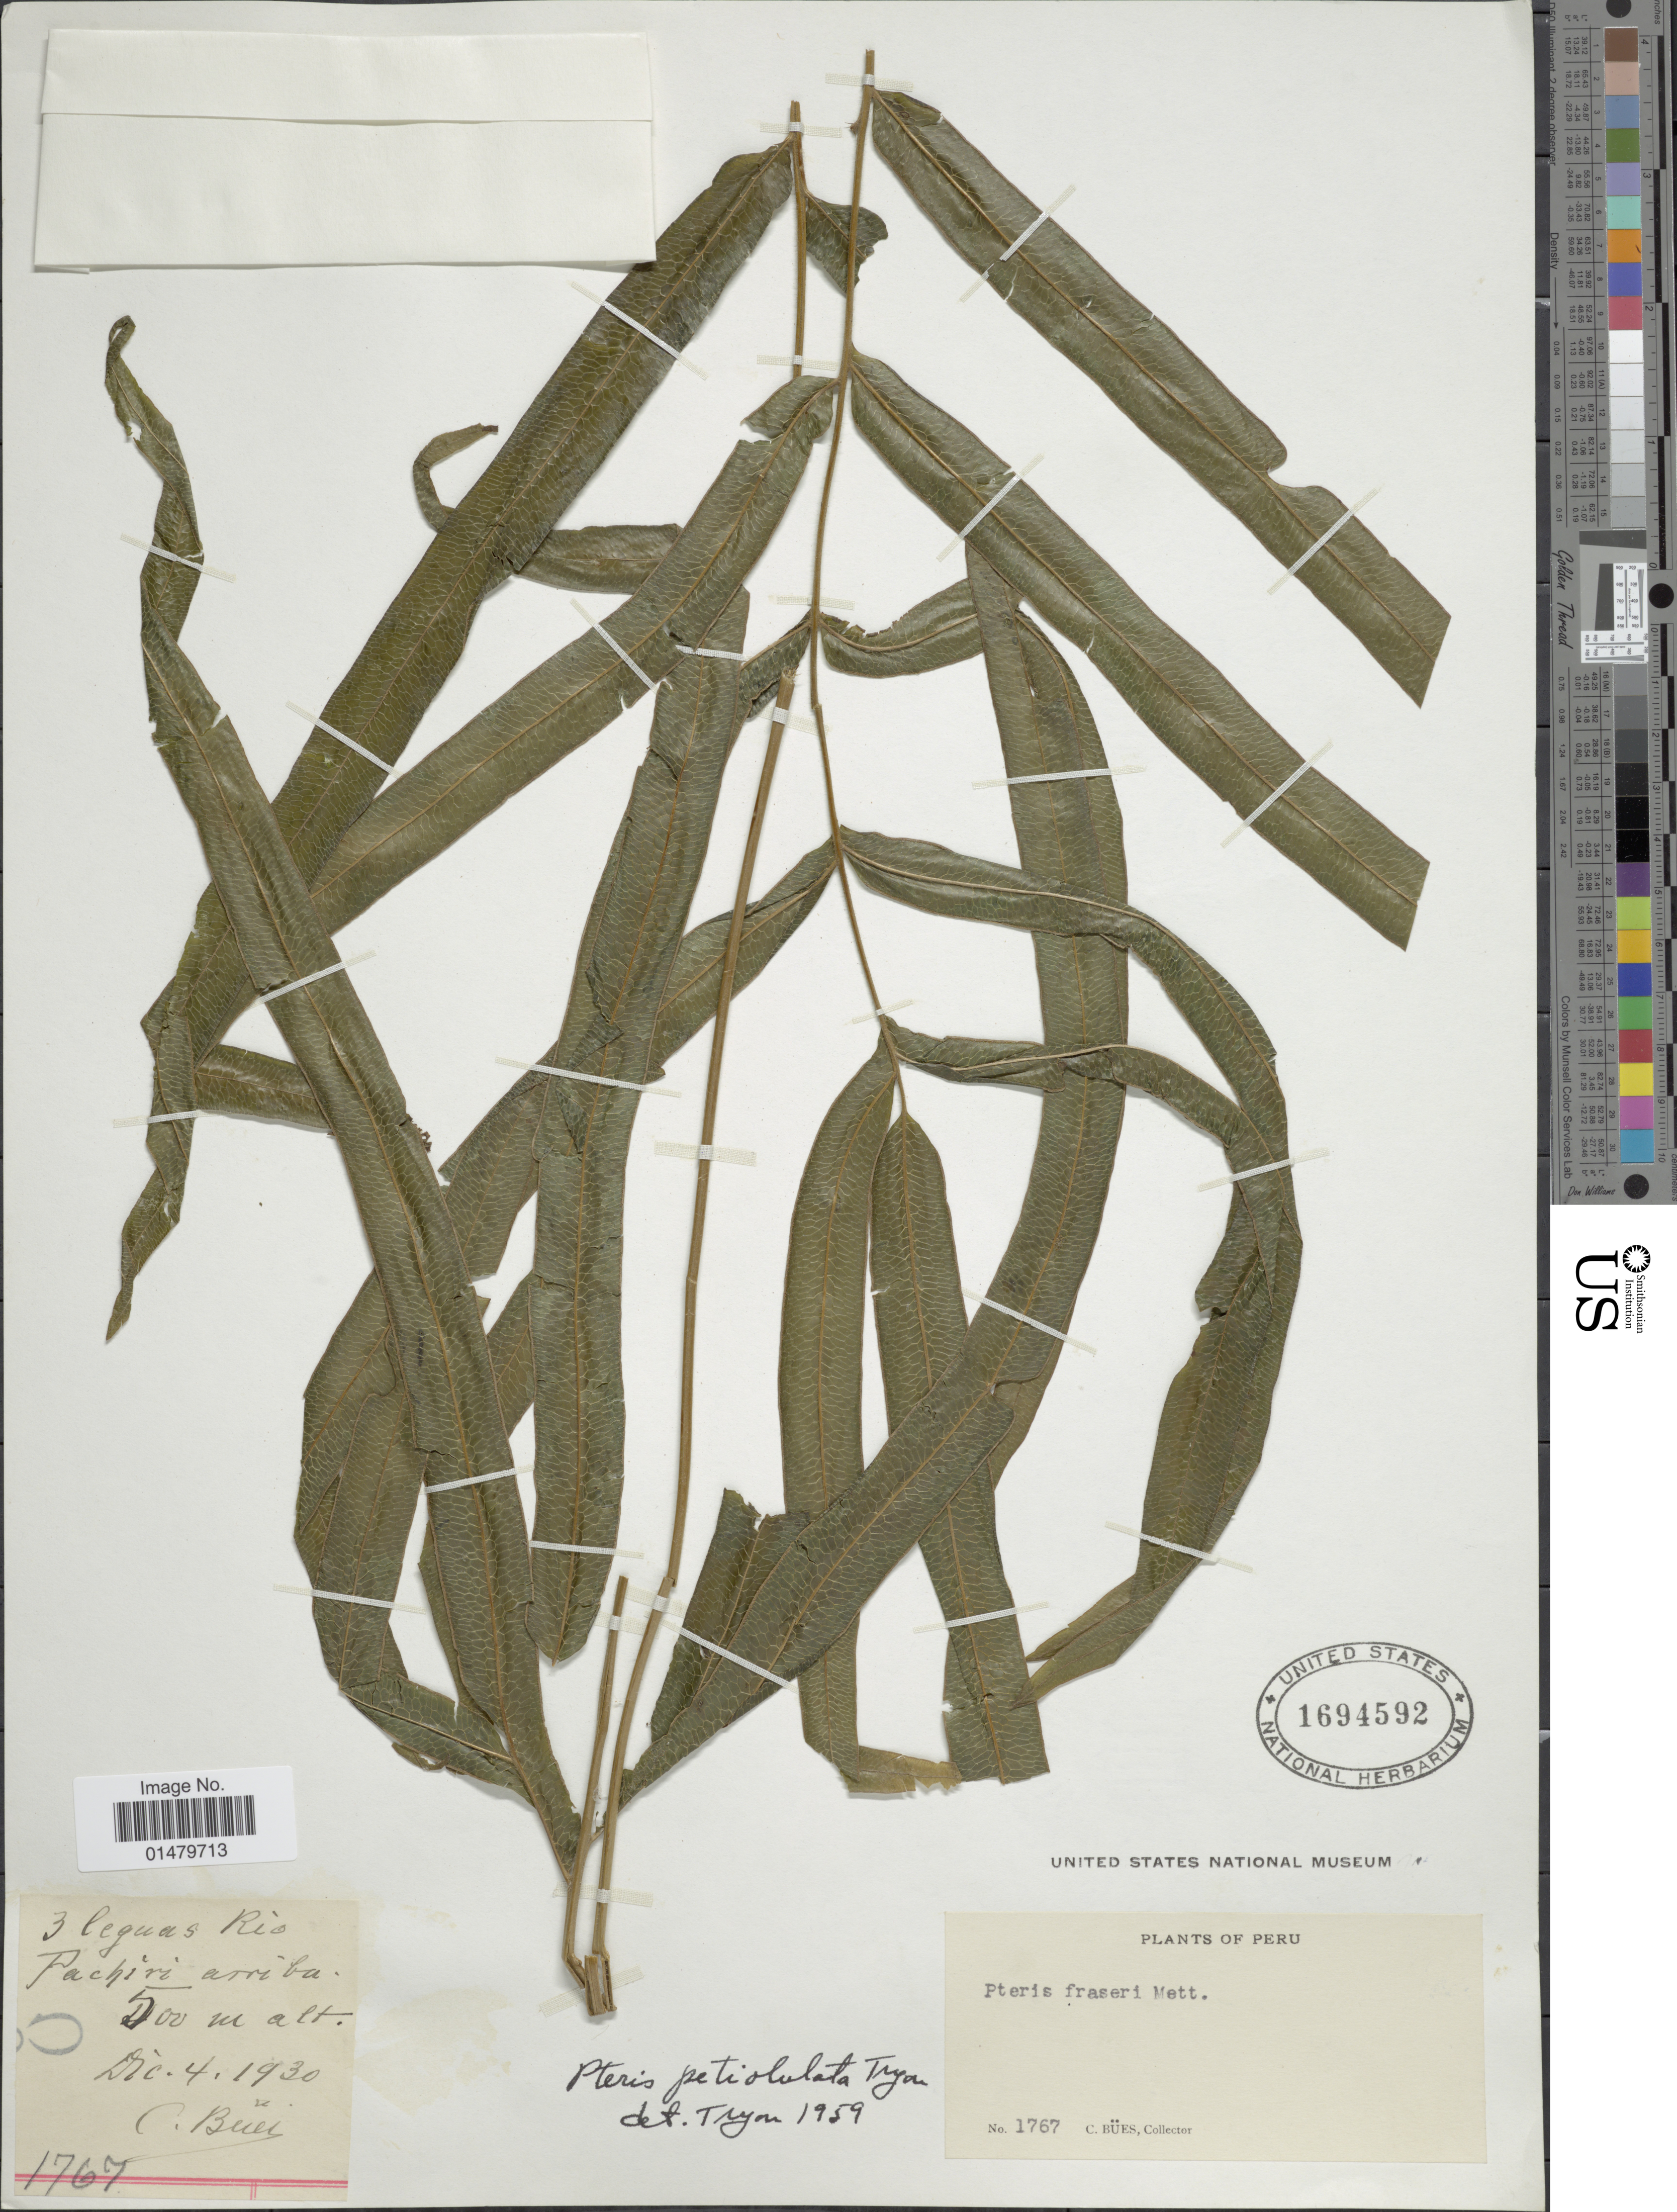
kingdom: Plantae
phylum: Tracheophyta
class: Polypodiopsida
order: Polypodiales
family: Pteridaceae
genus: Pteris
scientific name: Pteris pearcei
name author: Baker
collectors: C. Bues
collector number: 1767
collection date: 1930-12-04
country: Peru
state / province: Cusco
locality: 3 leaguas Rio Pachiri arriba.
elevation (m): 500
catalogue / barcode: US 1694592